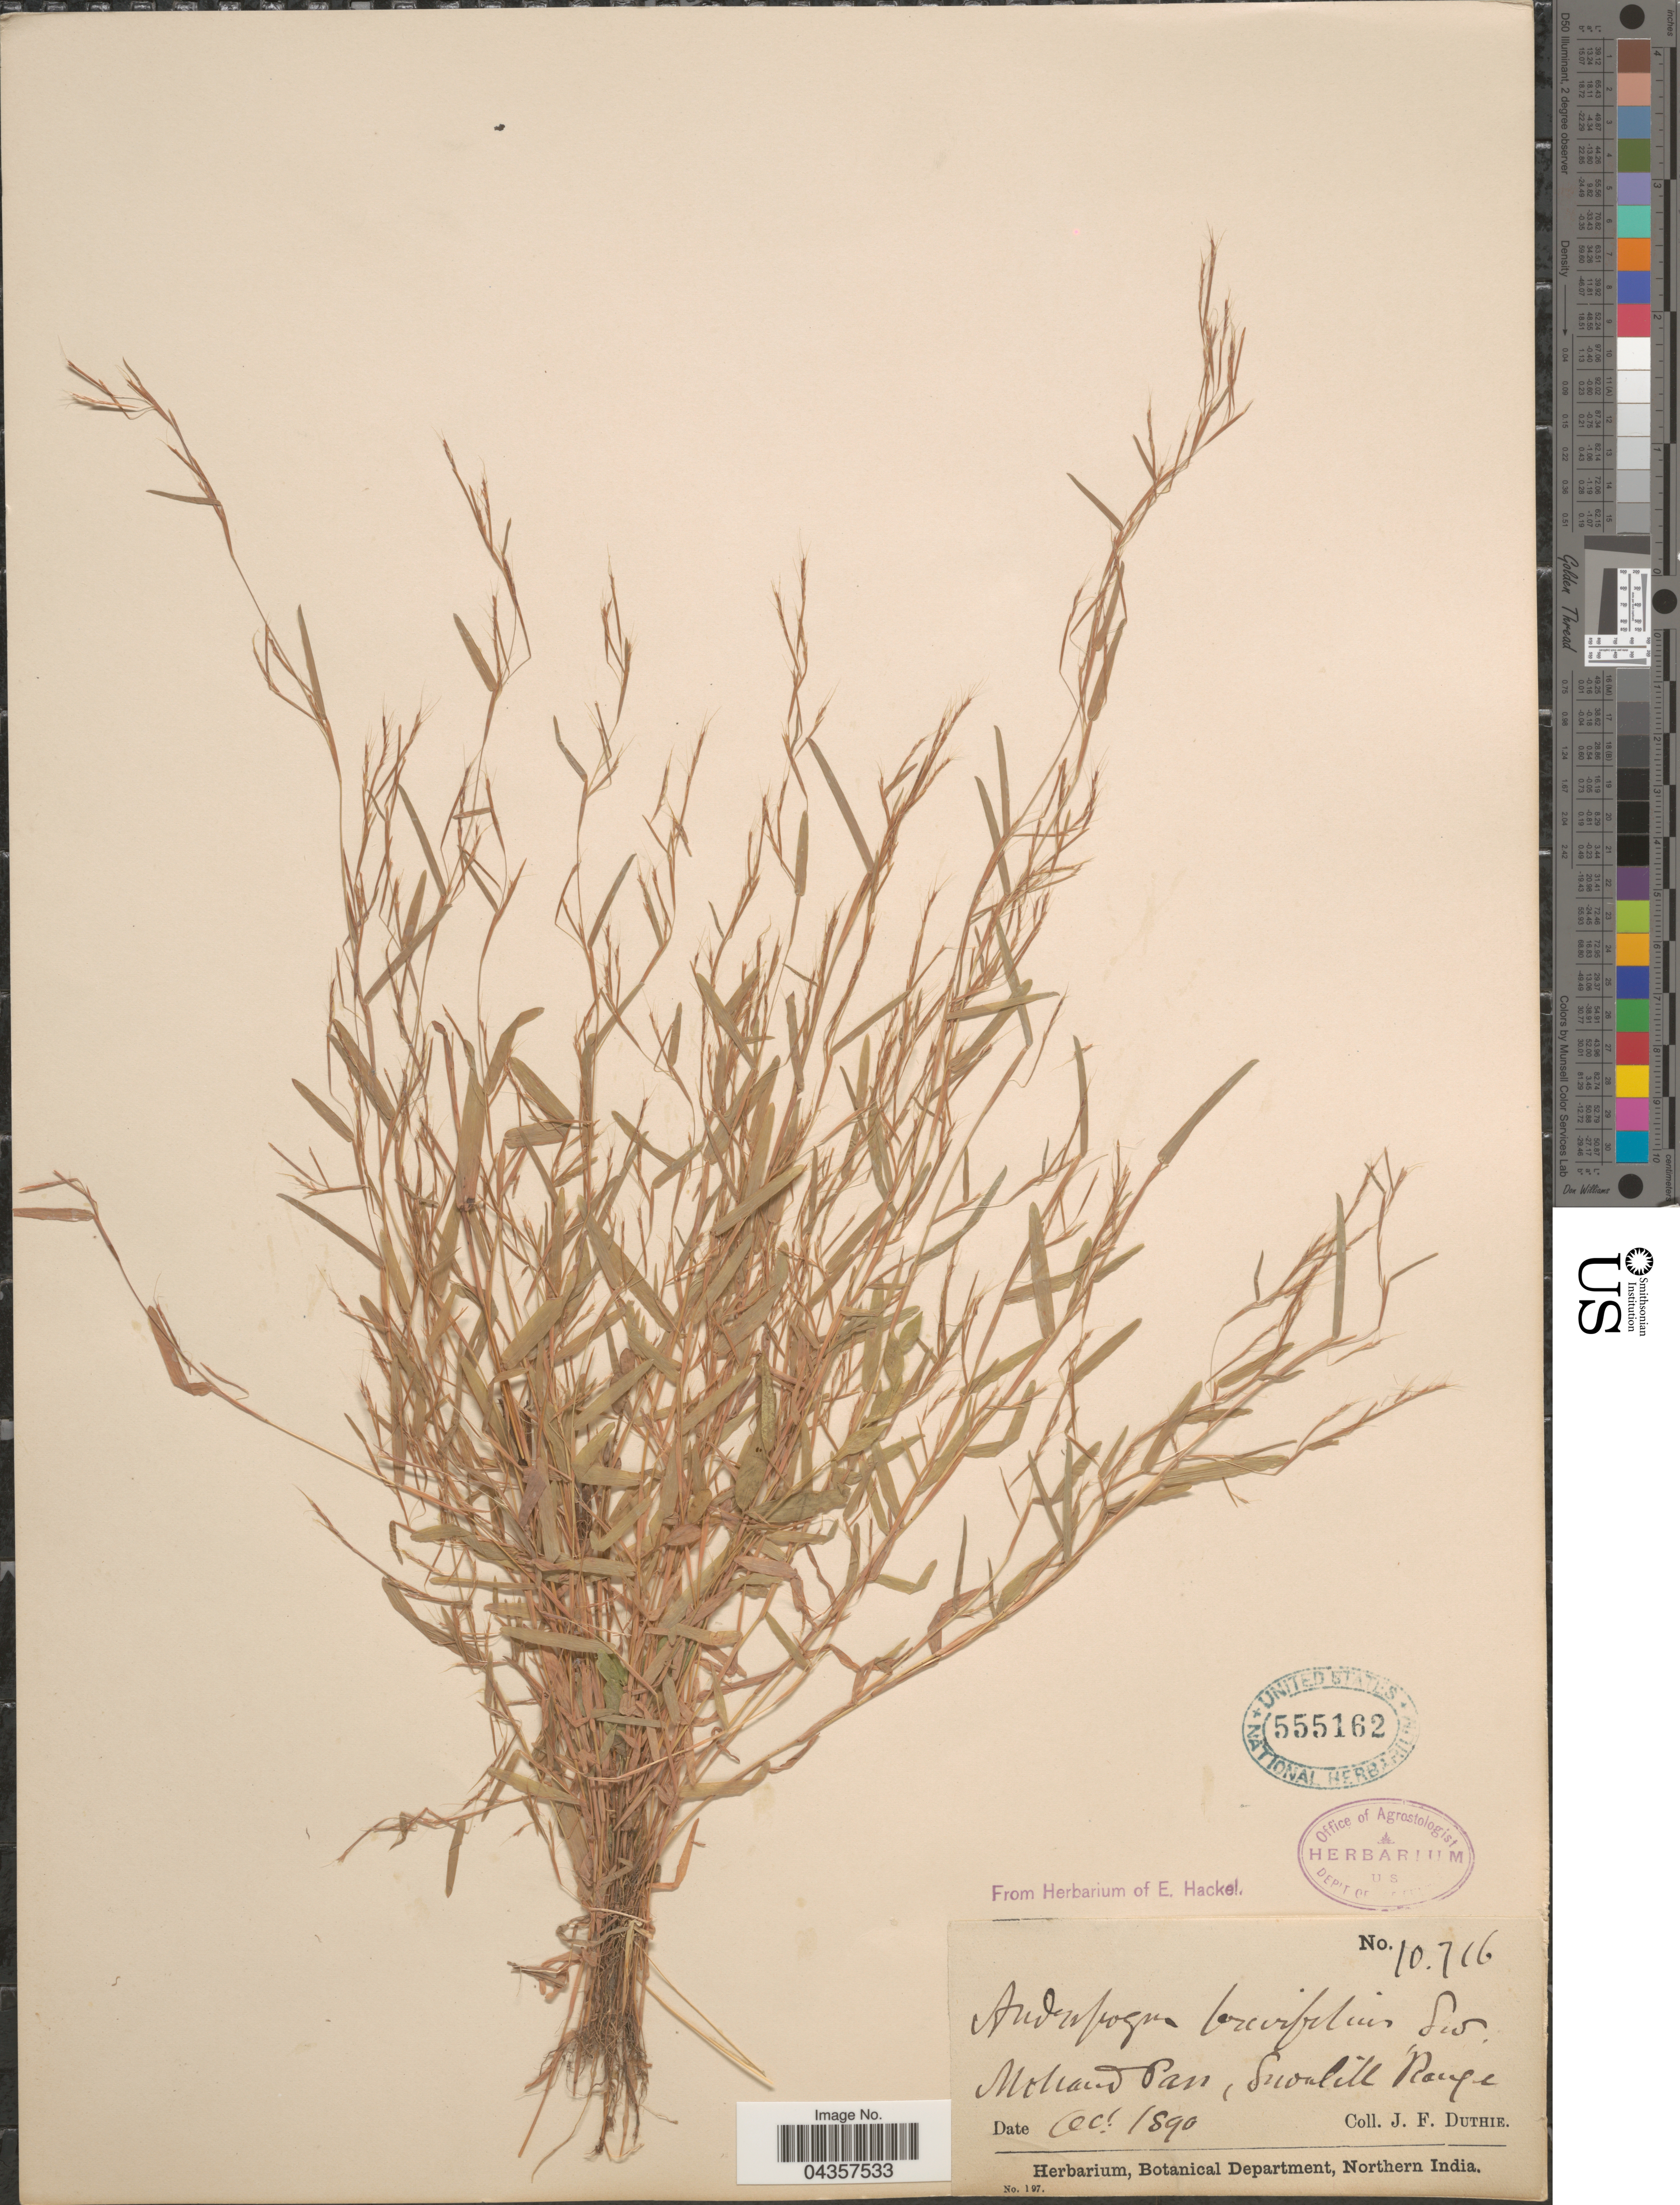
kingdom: Plantae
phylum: Tracheophyta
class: Liliopsida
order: Poales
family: Poaceae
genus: Schizachyrium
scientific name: Schizachyrium sp.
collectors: J. F. Duthie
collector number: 10716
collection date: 1890-10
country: India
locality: Mohand Pass, Siwalik Range.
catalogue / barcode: US 555162